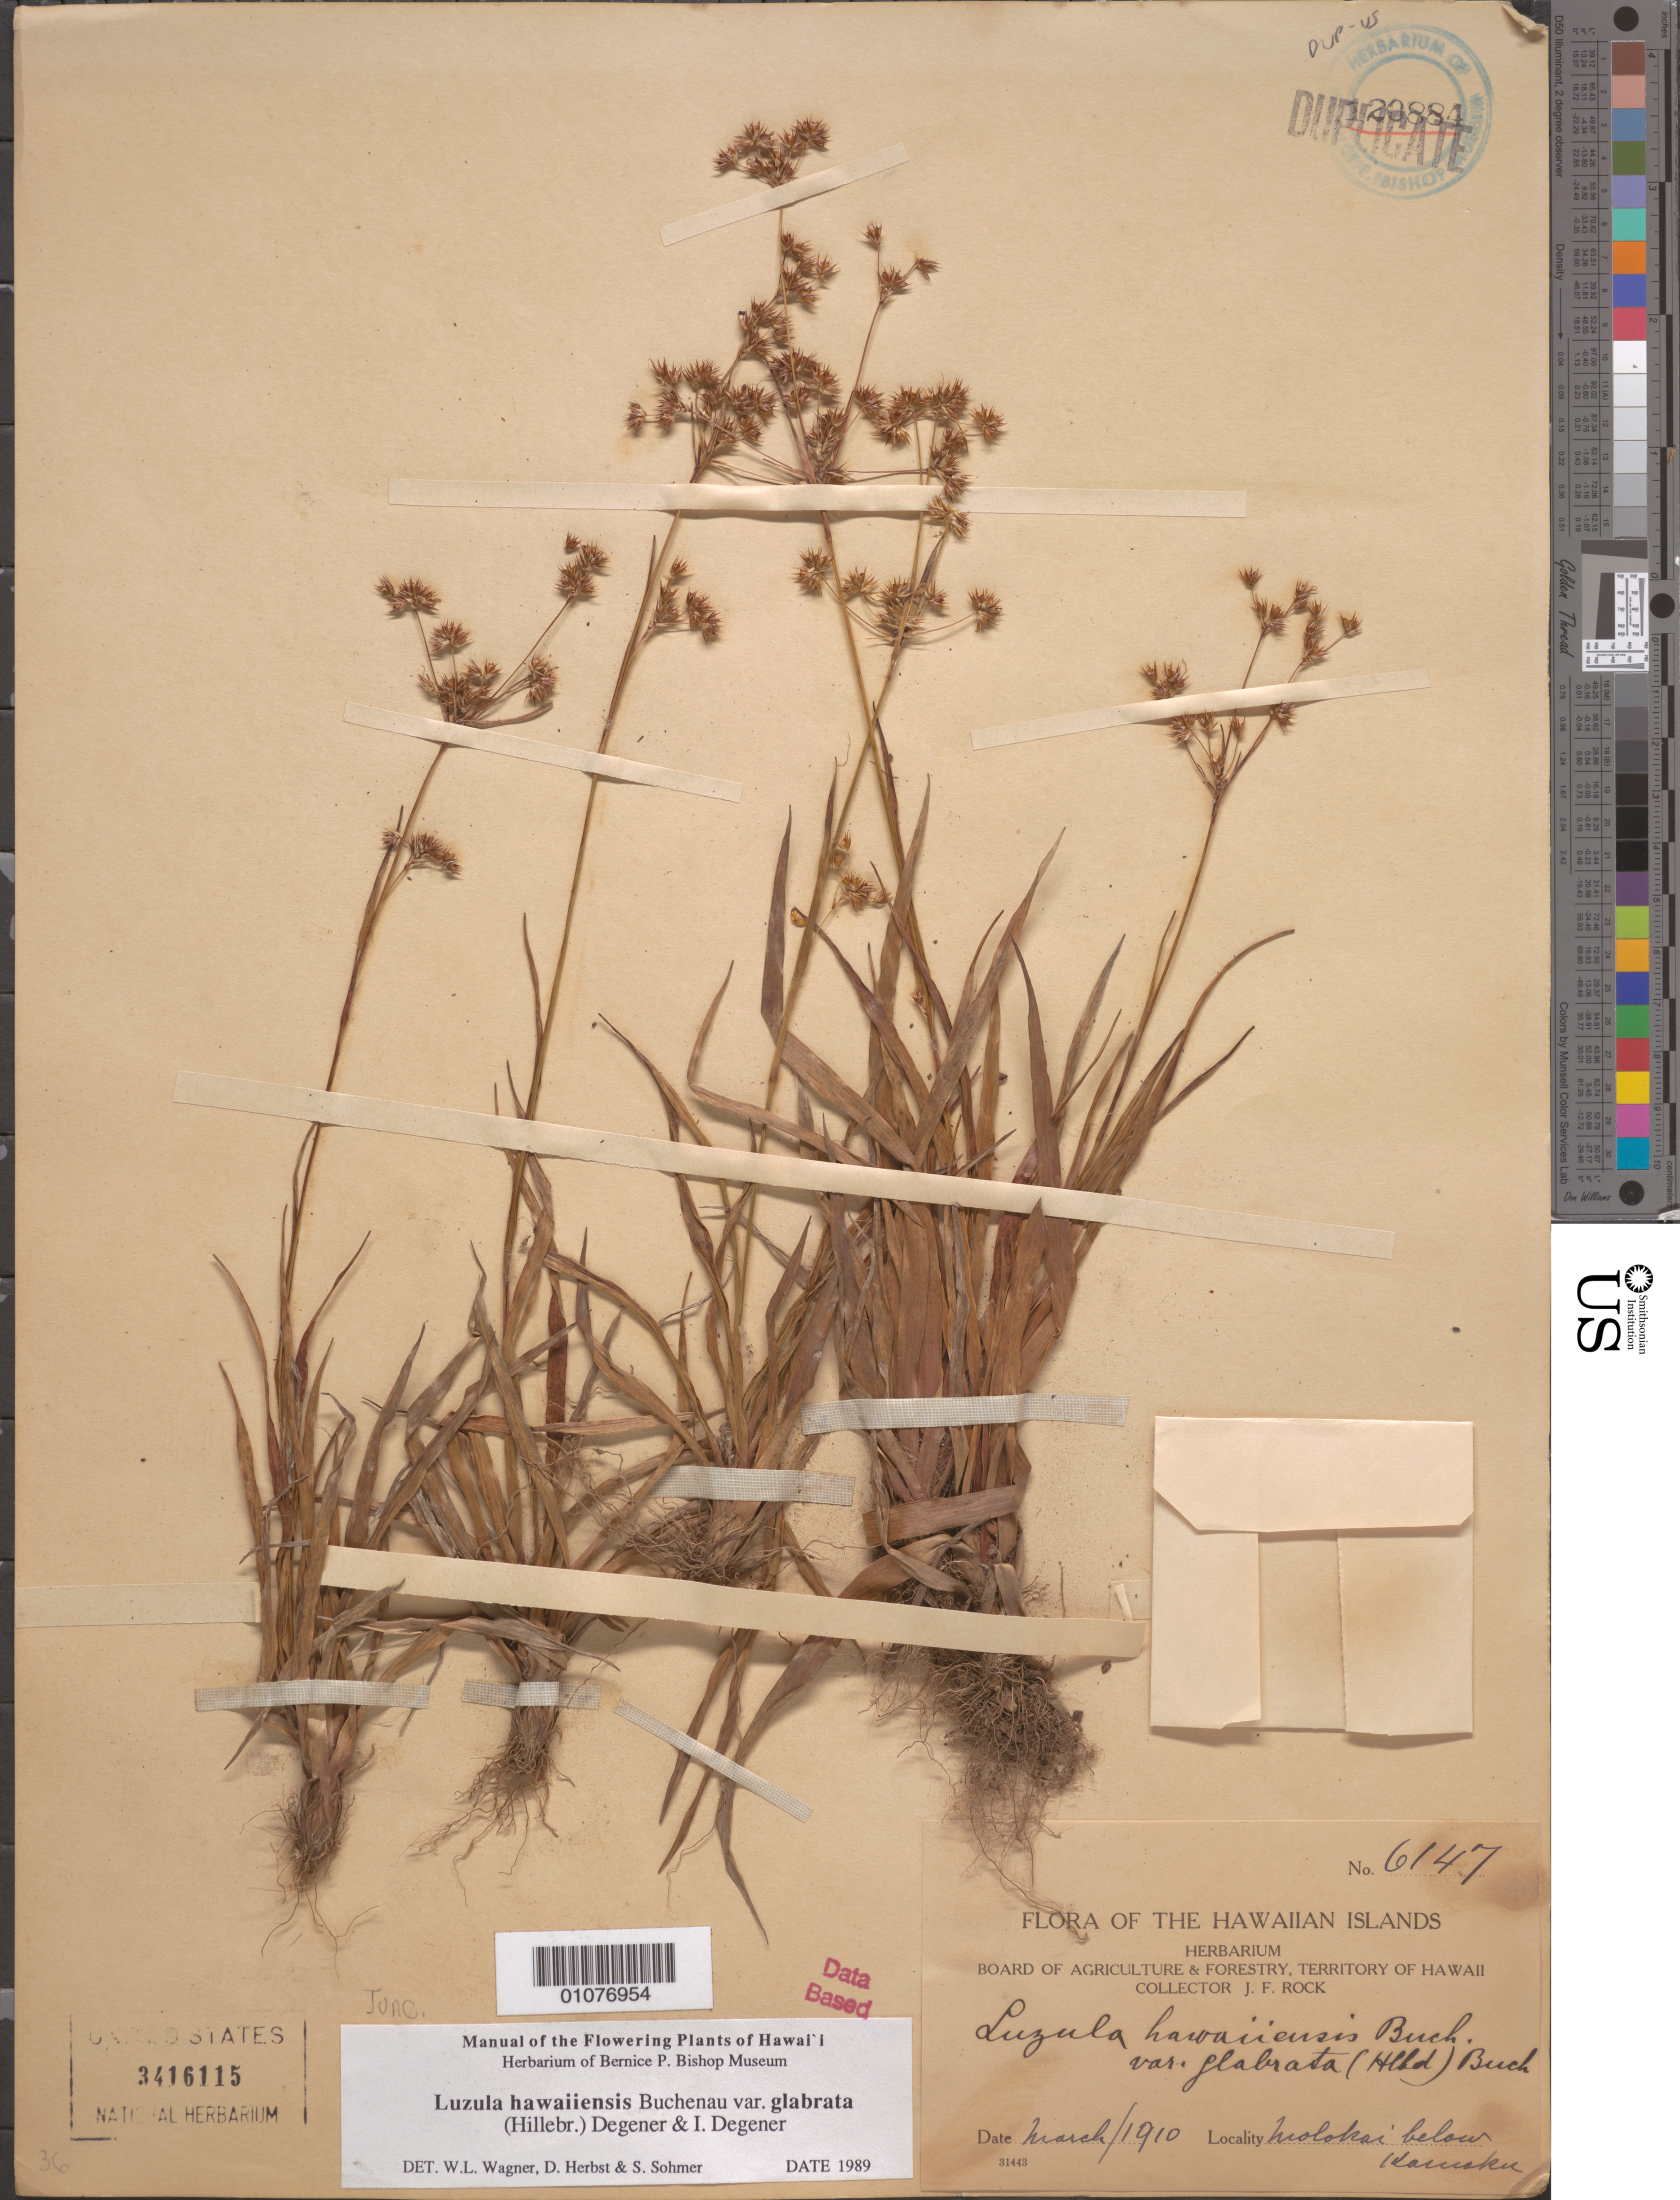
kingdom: Plantae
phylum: Tracheophyta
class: Liliopsida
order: Poales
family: Juncaceae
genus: Luzula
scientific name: Luzula hawaiiensis var. glabrata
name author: (Hillebr.) O. Deg. & I. Deg.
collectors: J. F. Rock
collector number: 6147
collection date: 1910-03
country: United States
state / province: Hawaii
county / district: Maui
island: Moloka'i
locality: Below Kamoku.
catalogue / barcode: US 3416115